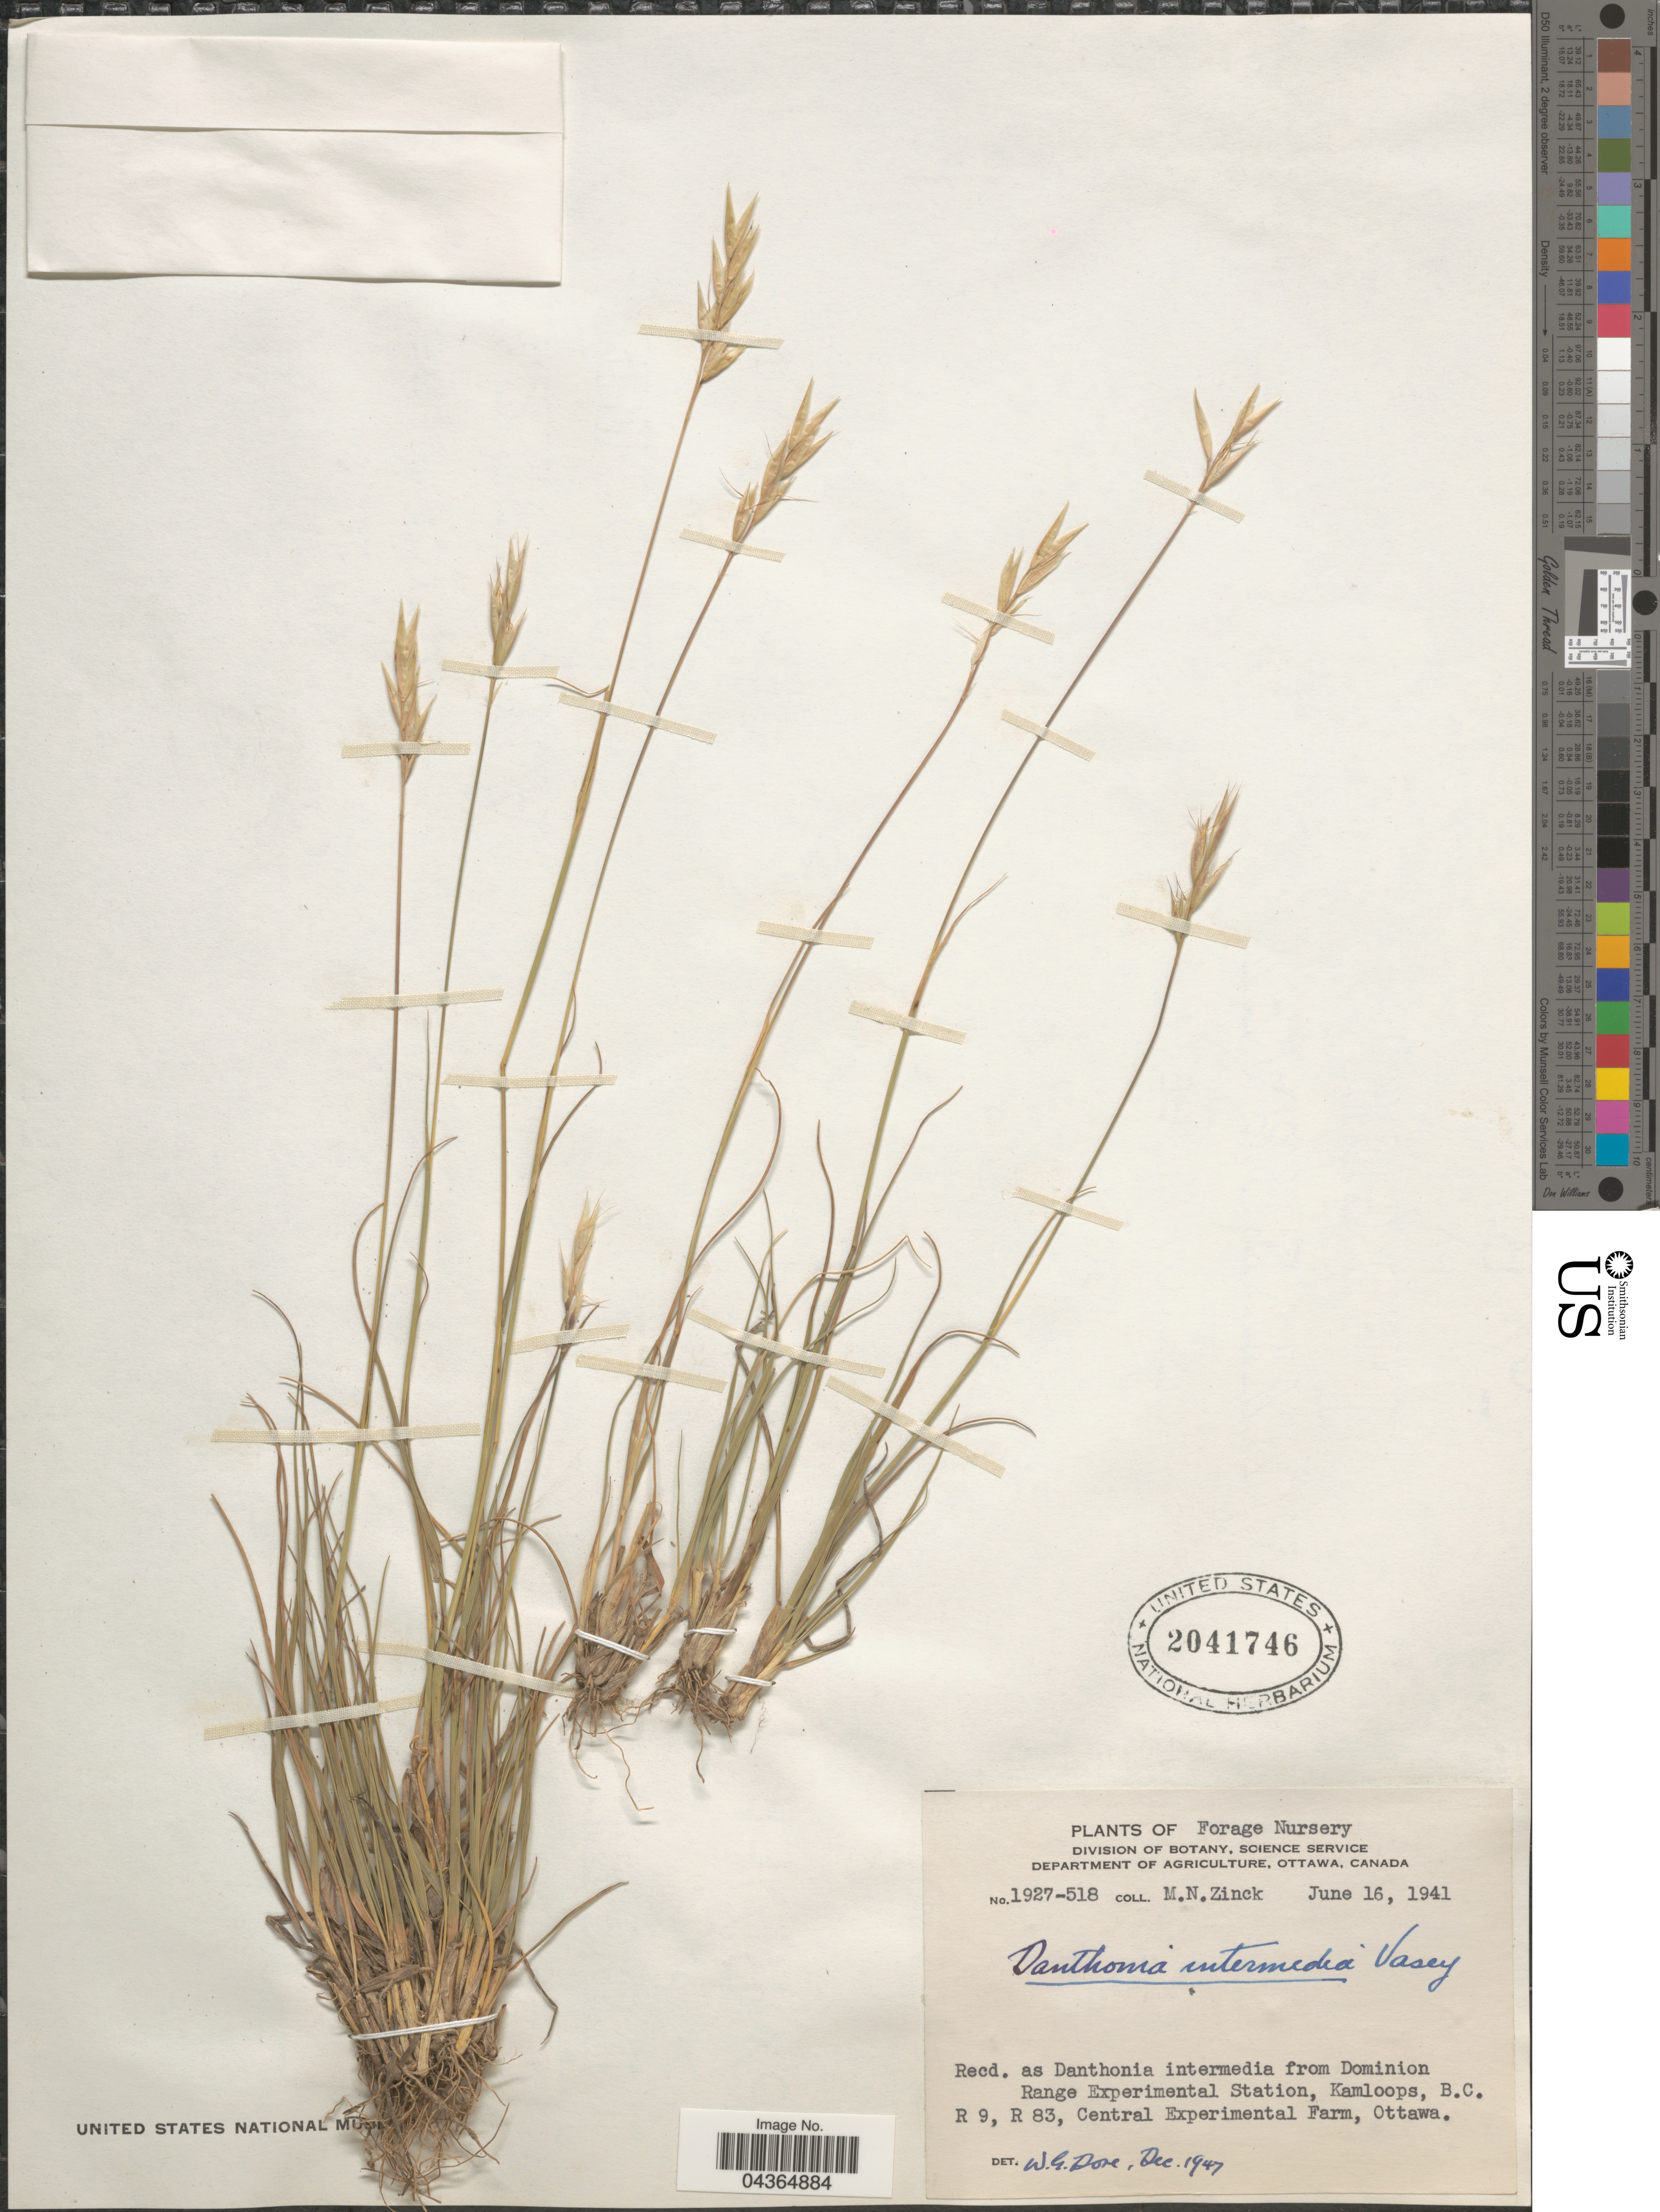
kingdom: Plantae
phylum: Tracheophyta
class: Liliopsida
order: Poales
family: Poaceae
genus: Danthonia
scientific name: Danthonia intermedia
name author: Vasey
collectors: M. Zinck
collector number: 1927-518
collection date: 1941-06-16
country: Canada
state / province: Ontario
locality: Forage Nursery. R 9, R 83, Central Experimental Farm, Ottawa.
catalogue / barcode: US 2041746